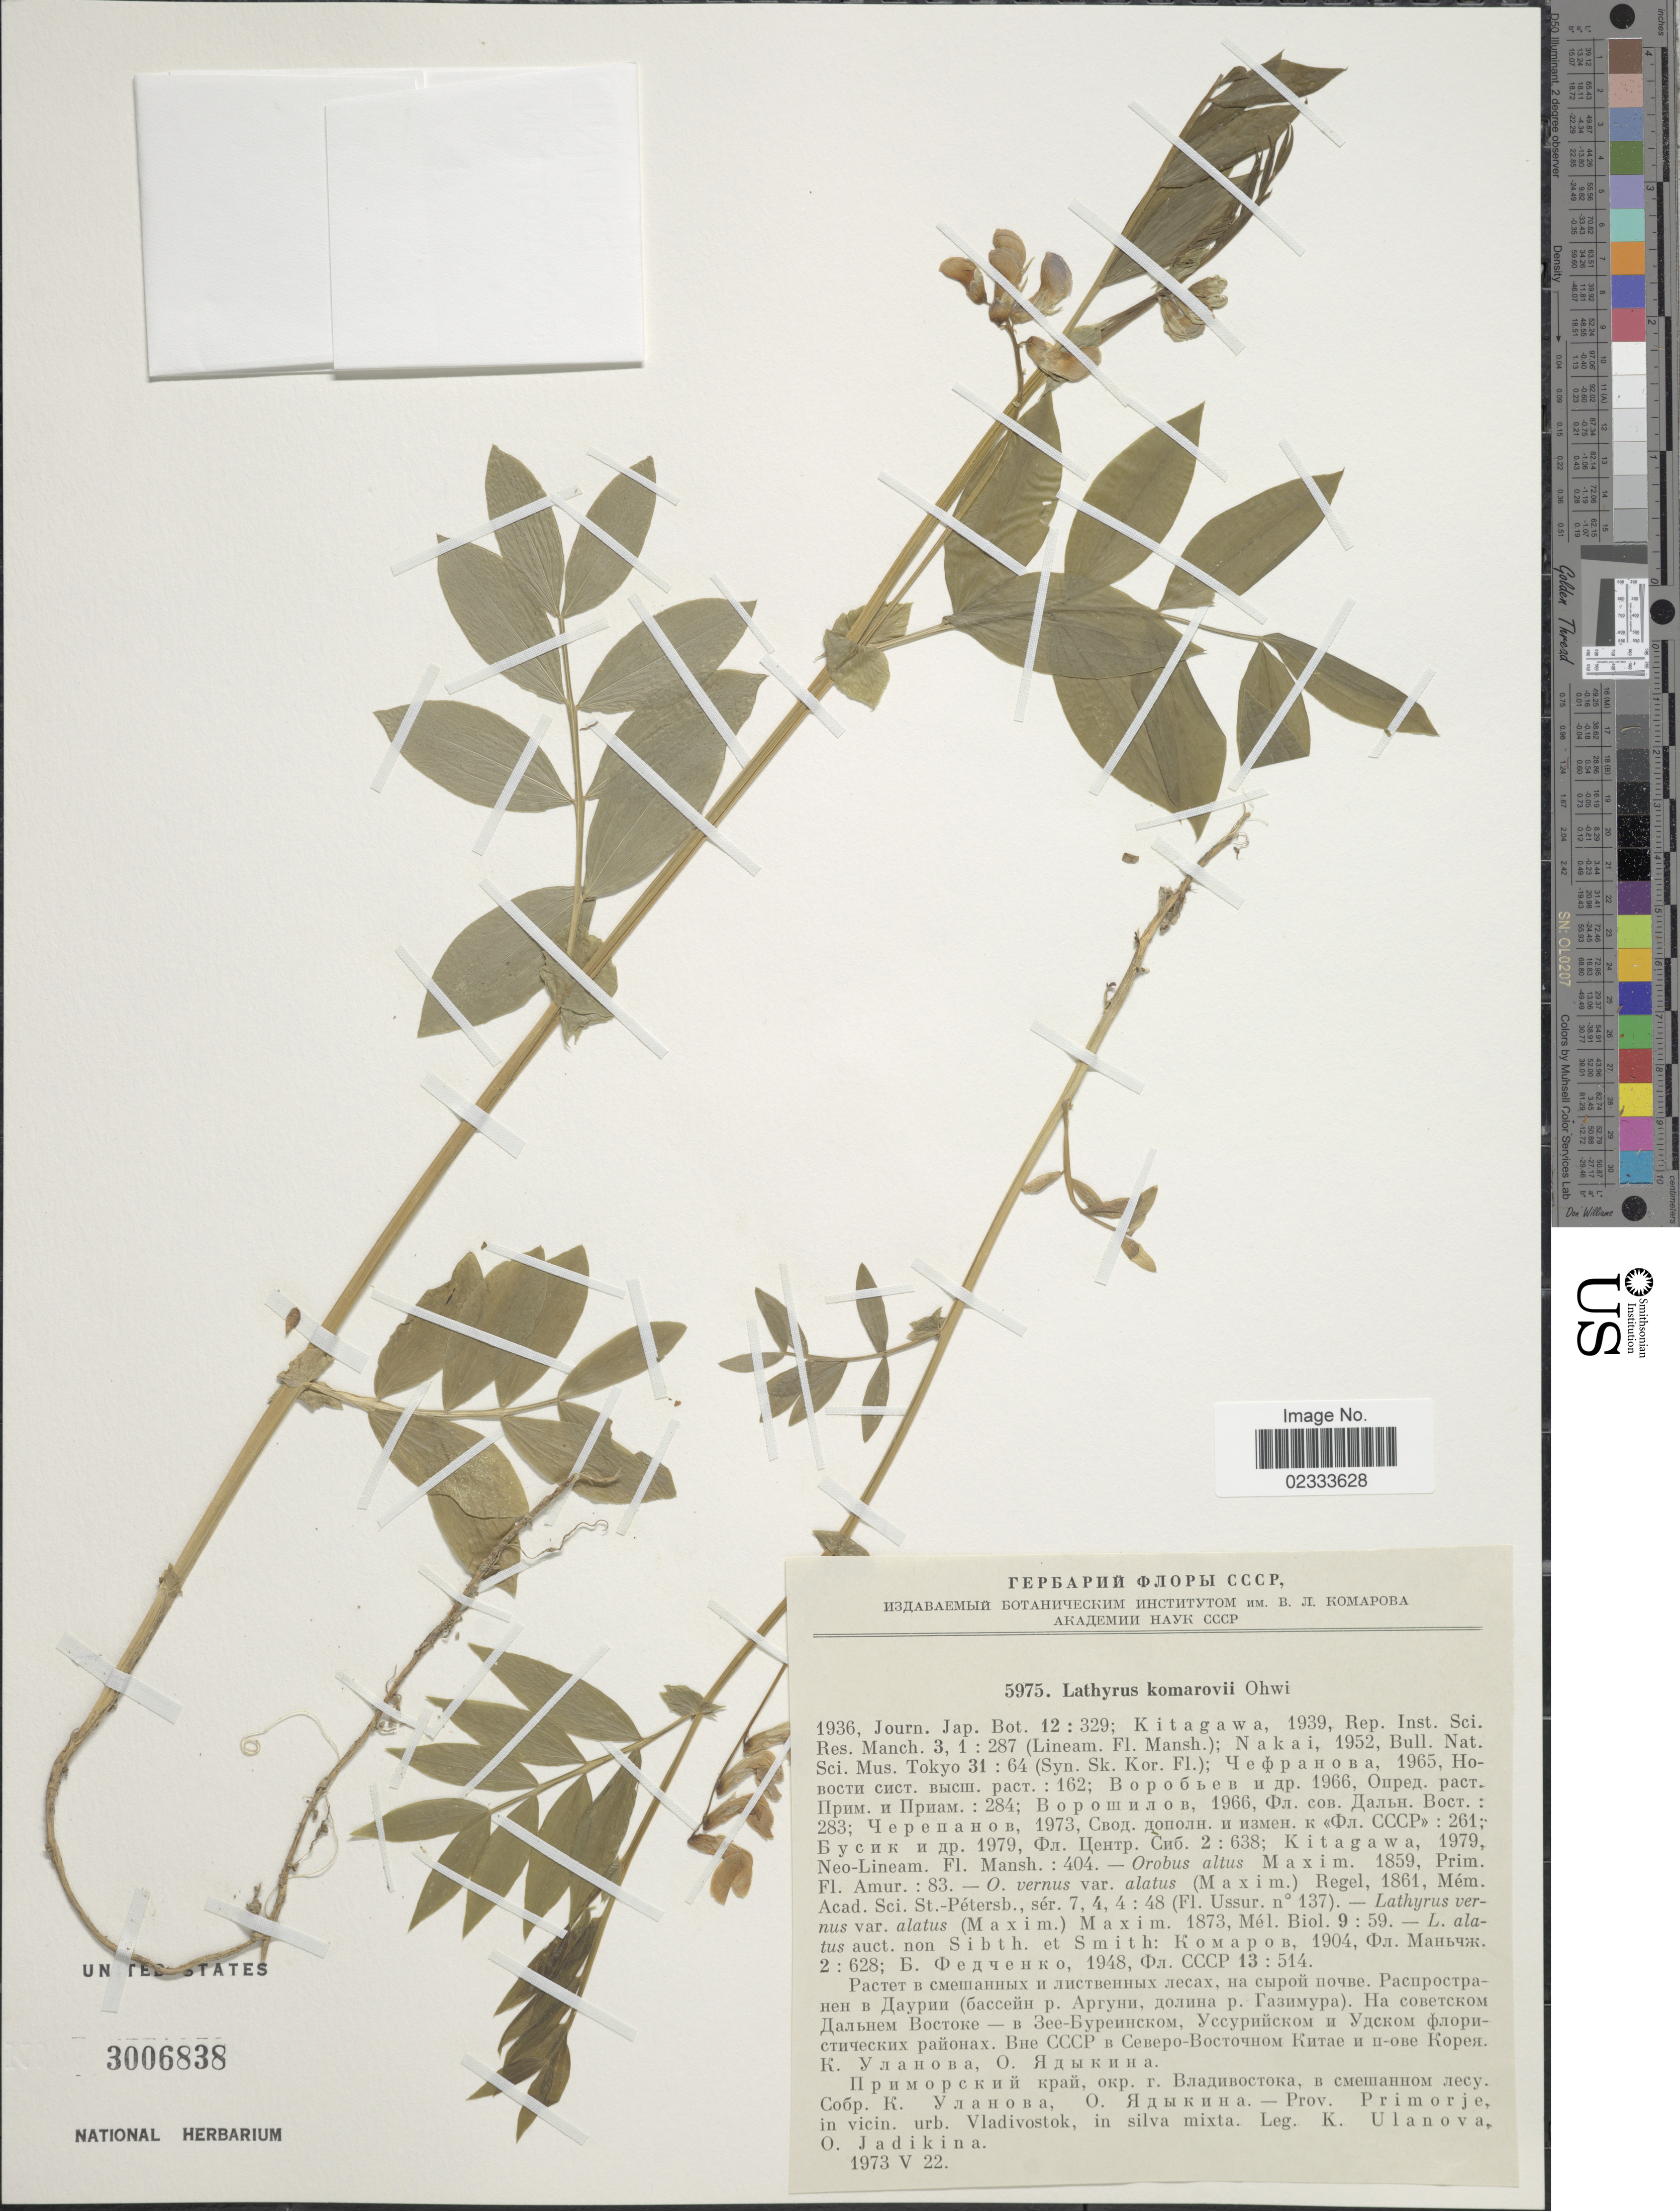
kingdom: Plantae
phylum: Tracheophyta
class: Magnoliopsida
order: Fabales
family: Fabaceae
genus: Lathyrus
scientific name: Lathyrus komarovii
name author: Ohwi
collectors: K. Ulanova & O. Jadikina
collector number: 5975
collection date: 1973-05-22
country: Russian Federation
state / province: Primorsky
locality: Prov. Primorje, in vicin. urb. Vladivostok, in silva mixta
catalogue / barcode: US 3006838